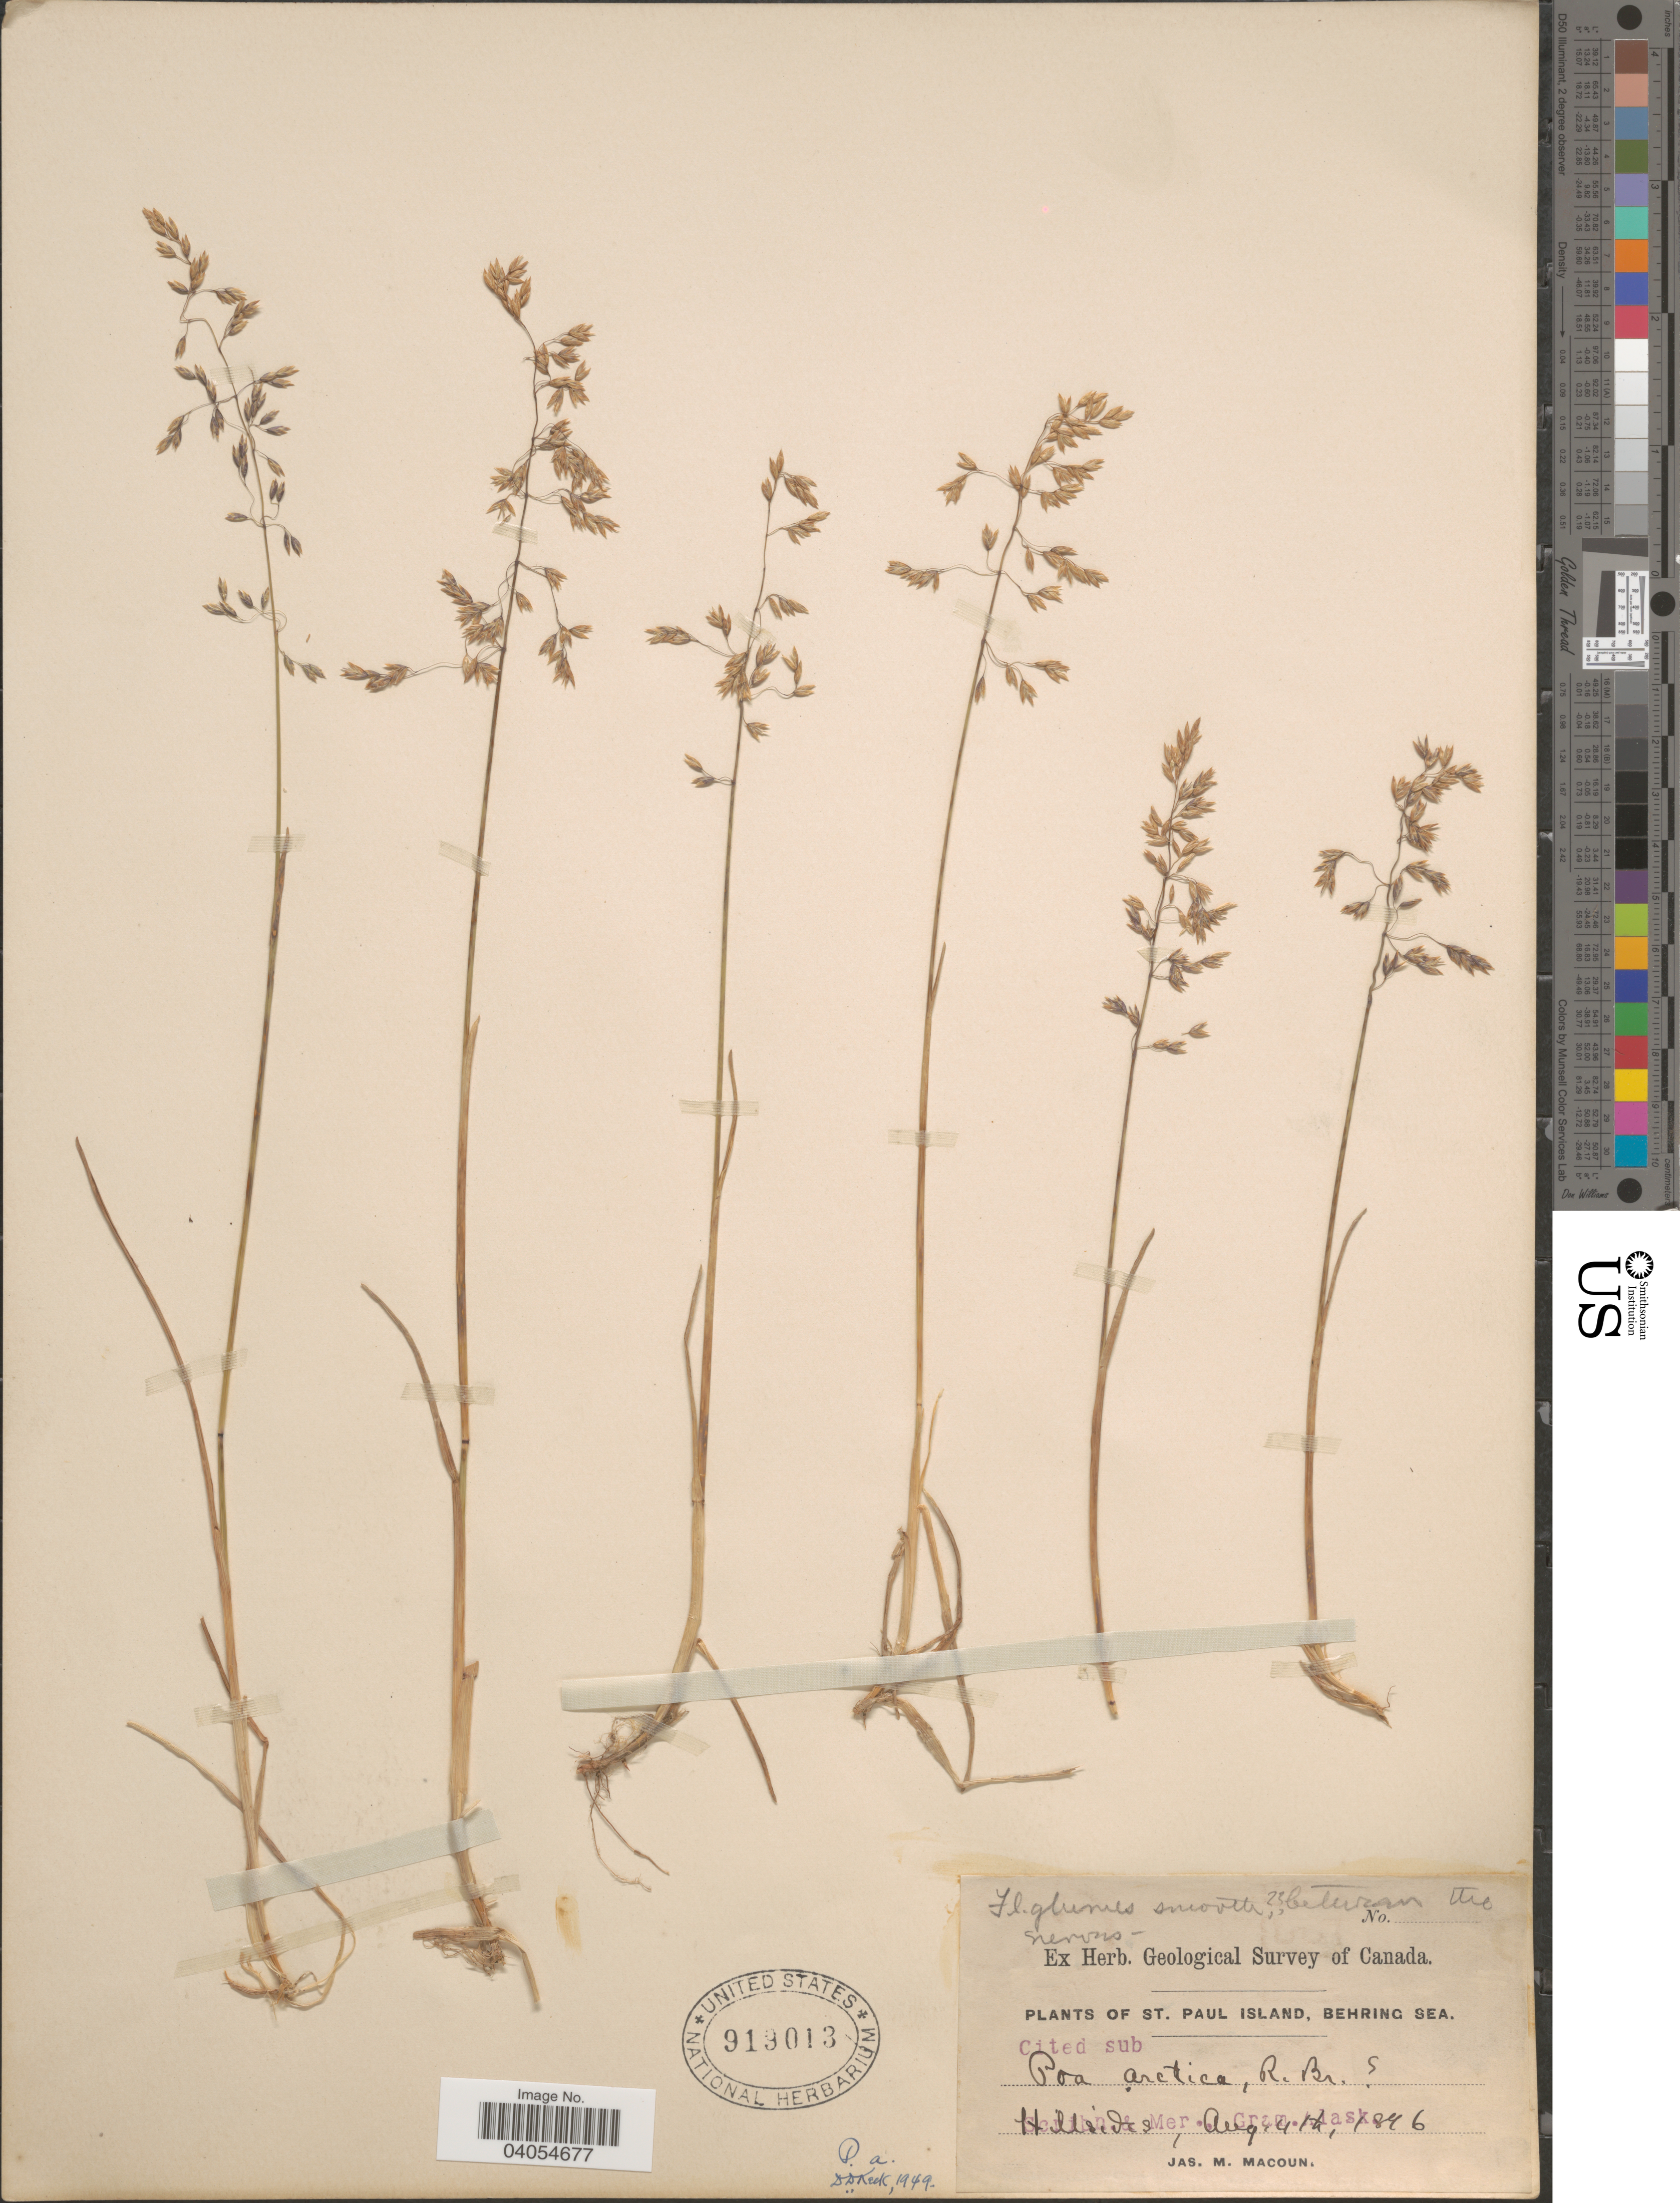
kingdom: Plantae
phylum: Tracheophyta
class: Liliopsida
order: Poales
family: Poaceae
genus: Poa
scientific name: Poa arctica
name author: R. Br.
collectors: J. M. Macoun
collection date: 1846-08-04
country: United States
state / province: Alaska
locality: St. Paul Island, Behring Sea.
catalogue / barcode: US 919013